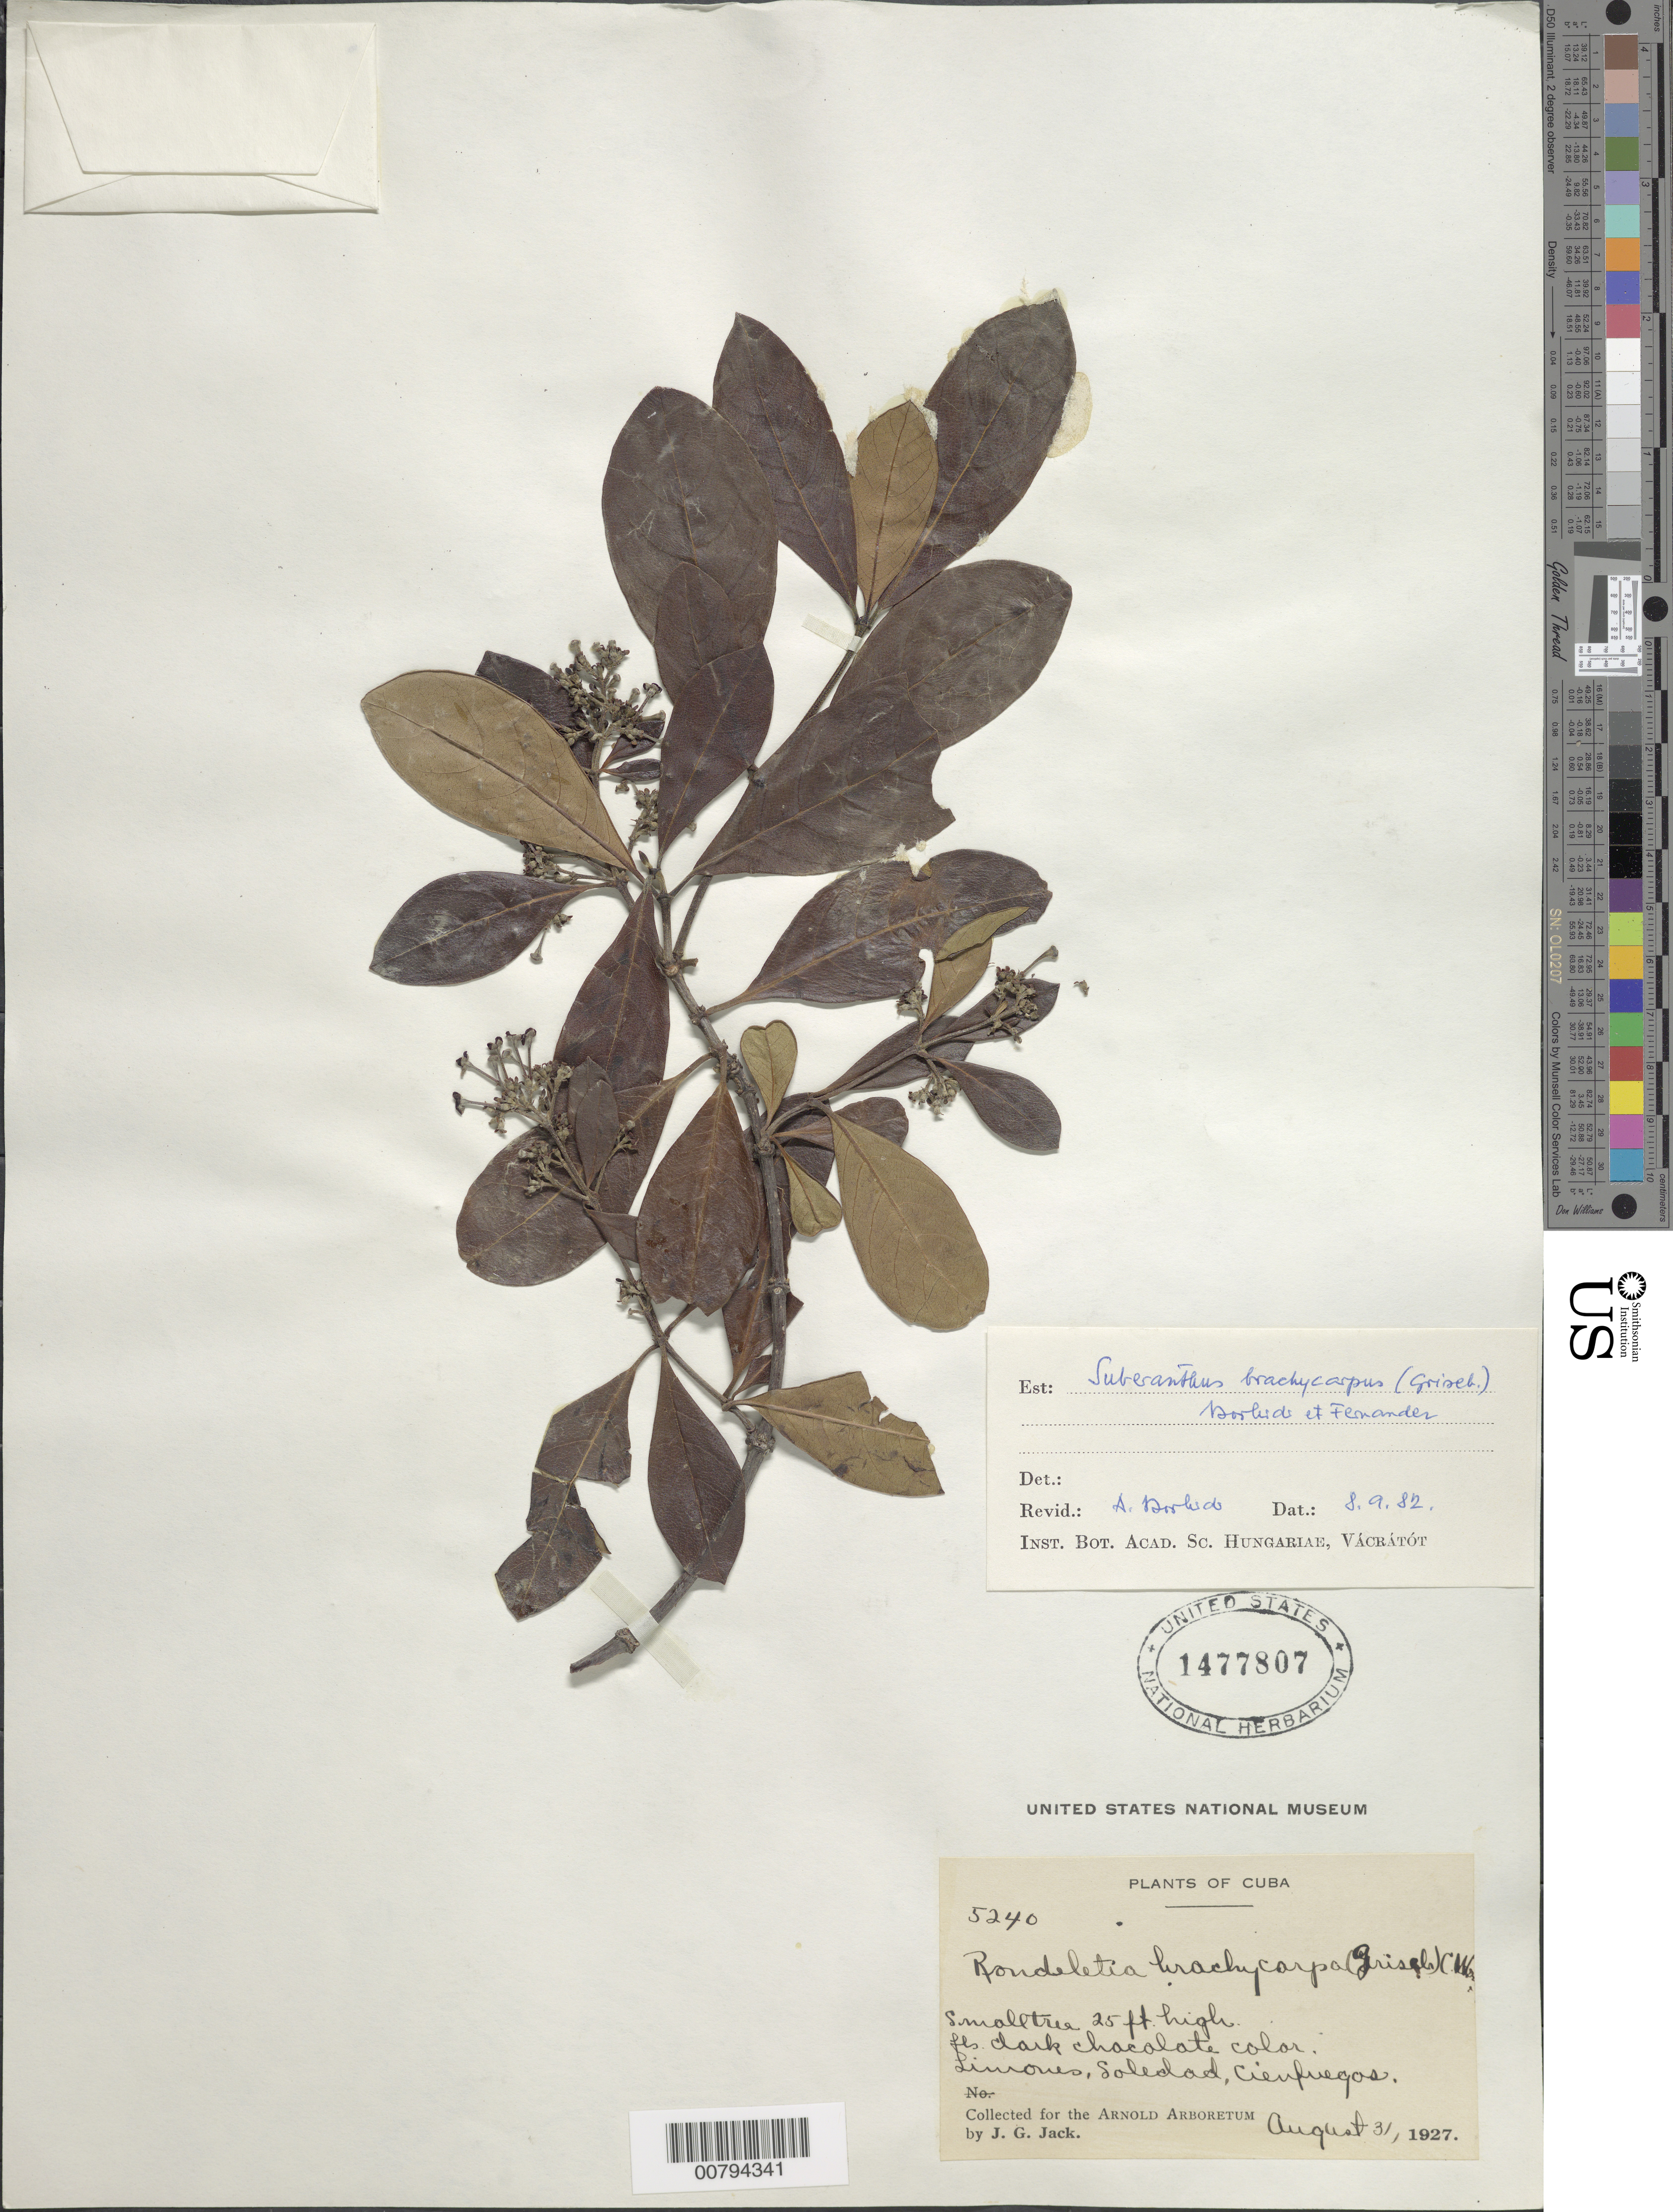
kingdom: Plantae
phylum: Tracheophyta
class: Magnoliopsida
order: Gentianales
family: Rubiaceae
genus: Suberanthus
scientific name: Suberanthus brachycarpus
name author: (Griseb.) Borhidi & Fernández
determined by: Borhidi, Attila L.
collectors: J. G. Jack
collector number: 5240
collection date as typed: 31 Aug 1927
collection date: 1927-08-31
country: Cuba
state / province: Cienfuegos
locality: Limones, Soledad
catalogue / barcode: US 1477807